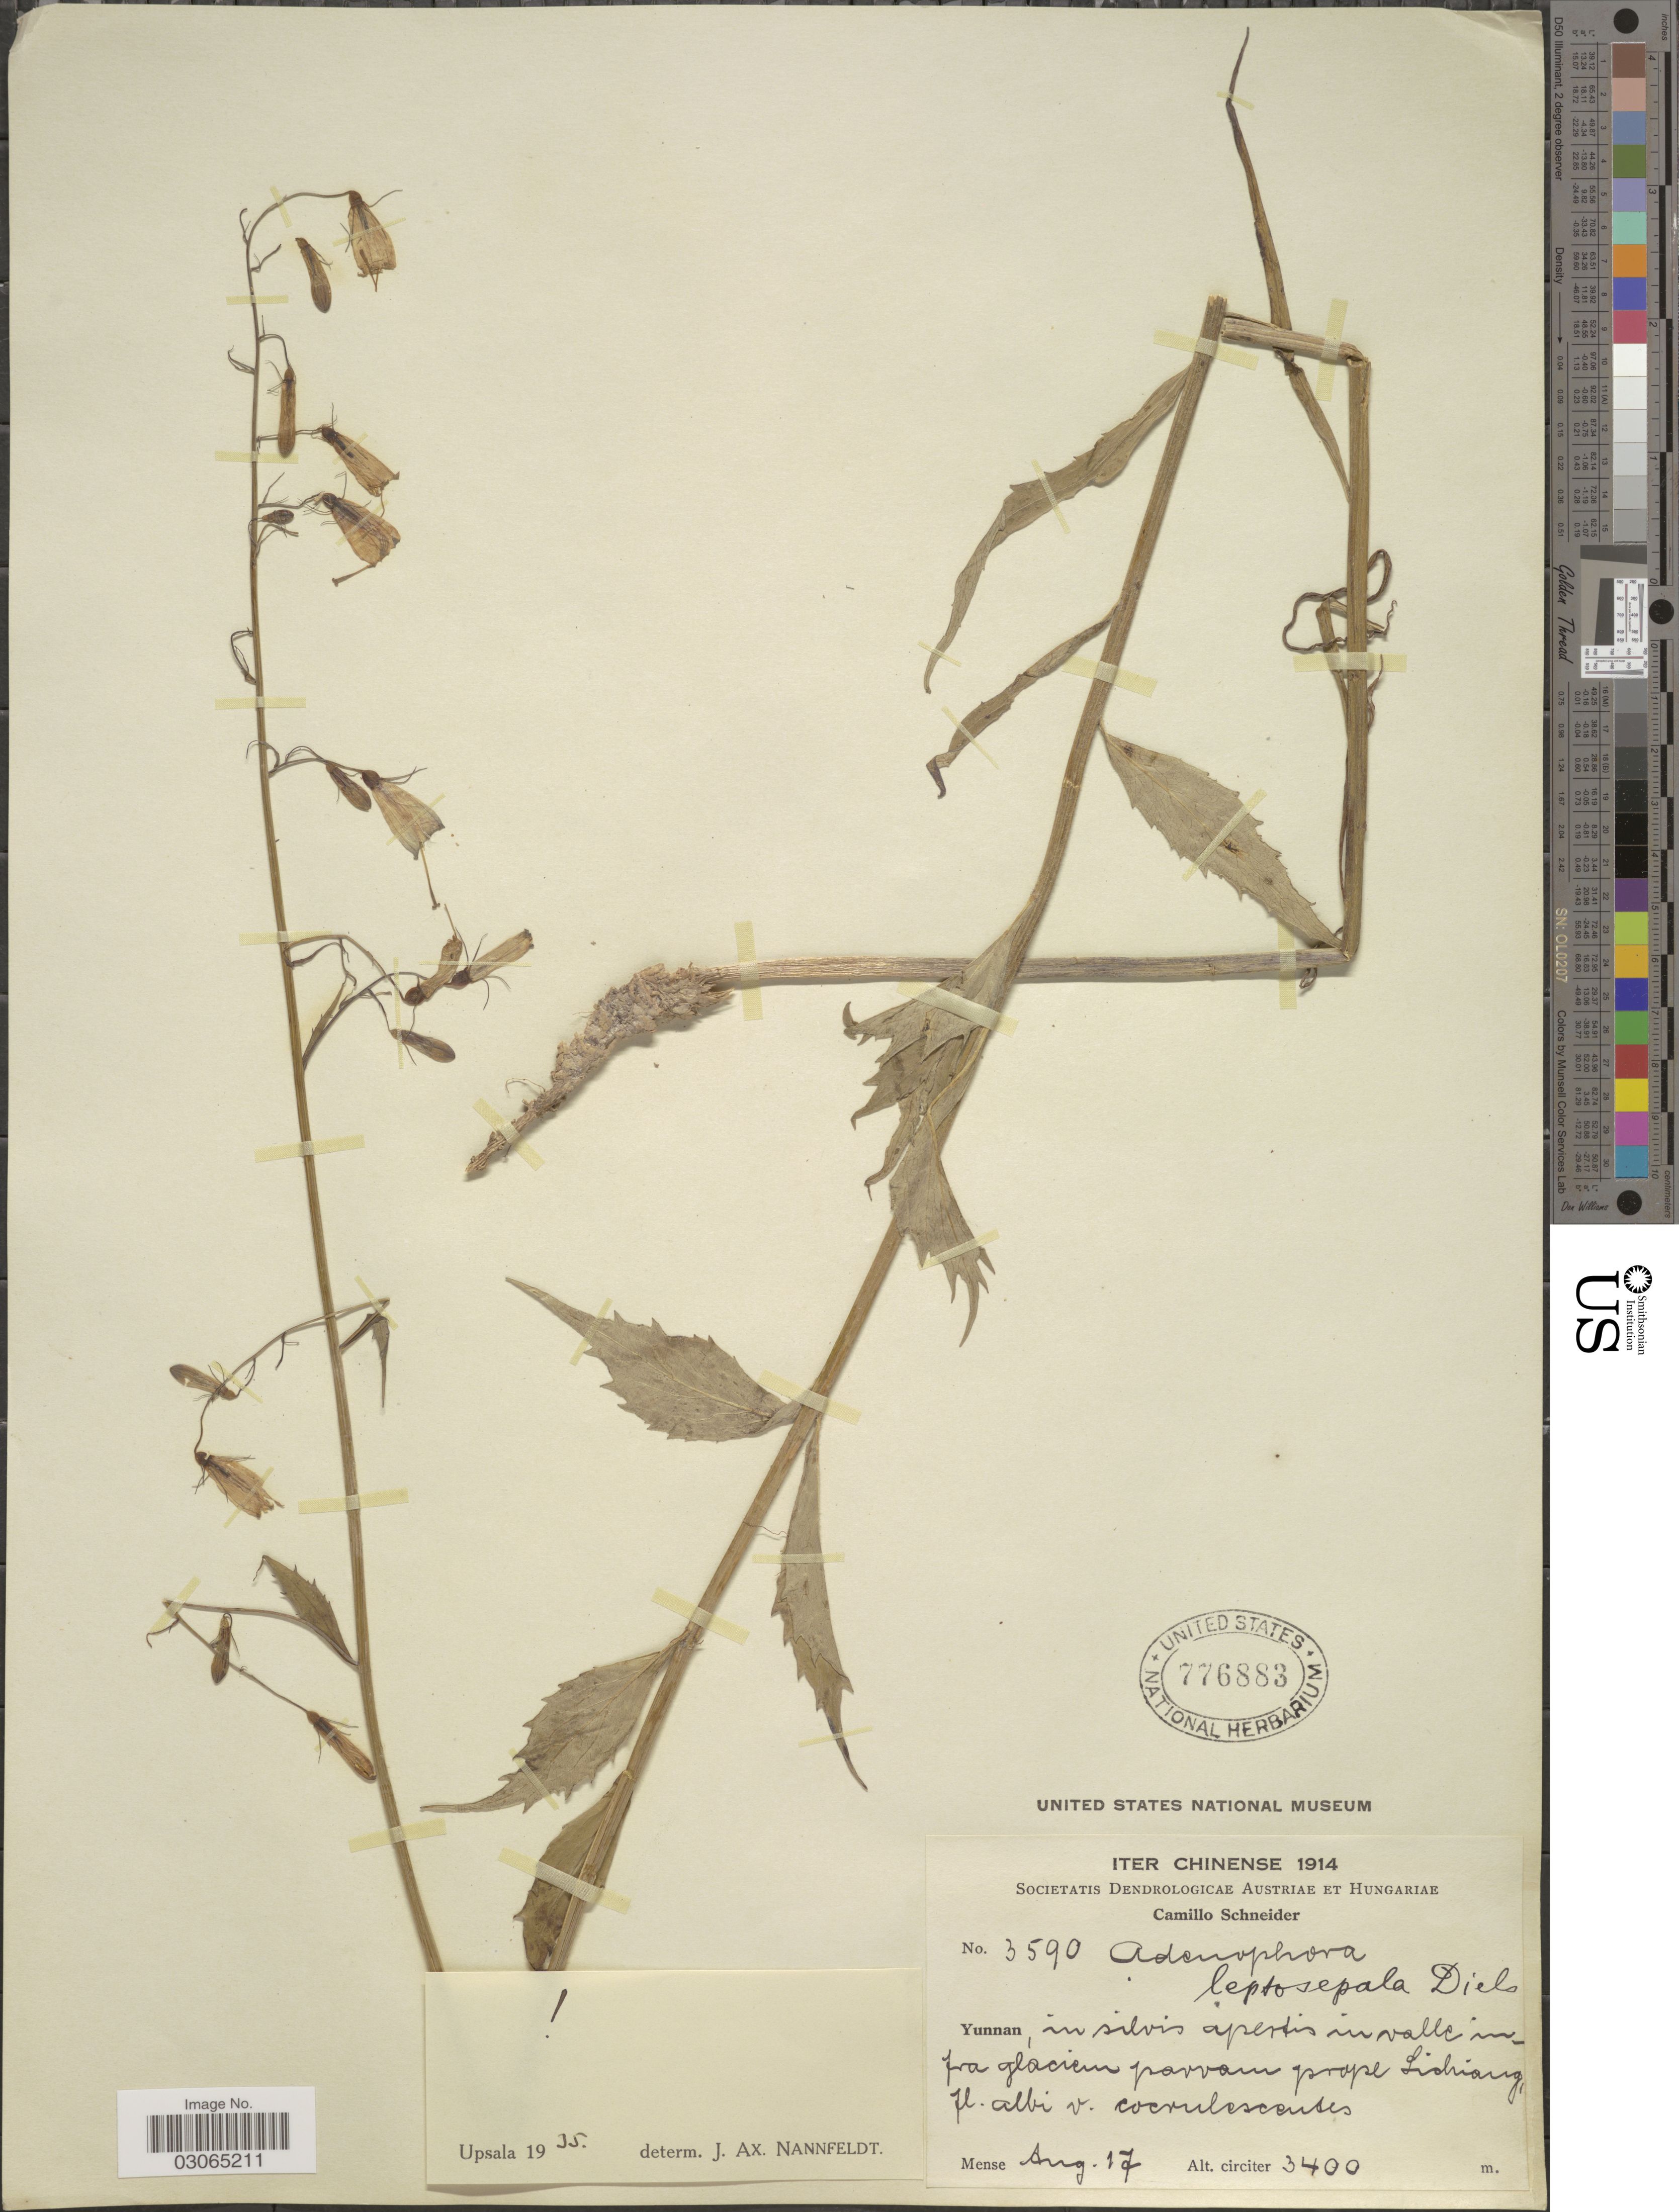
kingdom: Plantae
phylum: Tracheophyta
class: Magnoliopsida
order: Asterales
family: Campanulaceae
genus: Adenophora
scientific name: Adenophora leptosepala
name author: Diels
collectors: C. Schneider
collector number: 3590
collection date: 1914-08-17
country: China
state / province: Yunnan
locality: In silvis apertis in valle infra glaciem parvam prope Lichiang.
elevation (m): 3400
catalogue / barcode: US 776883